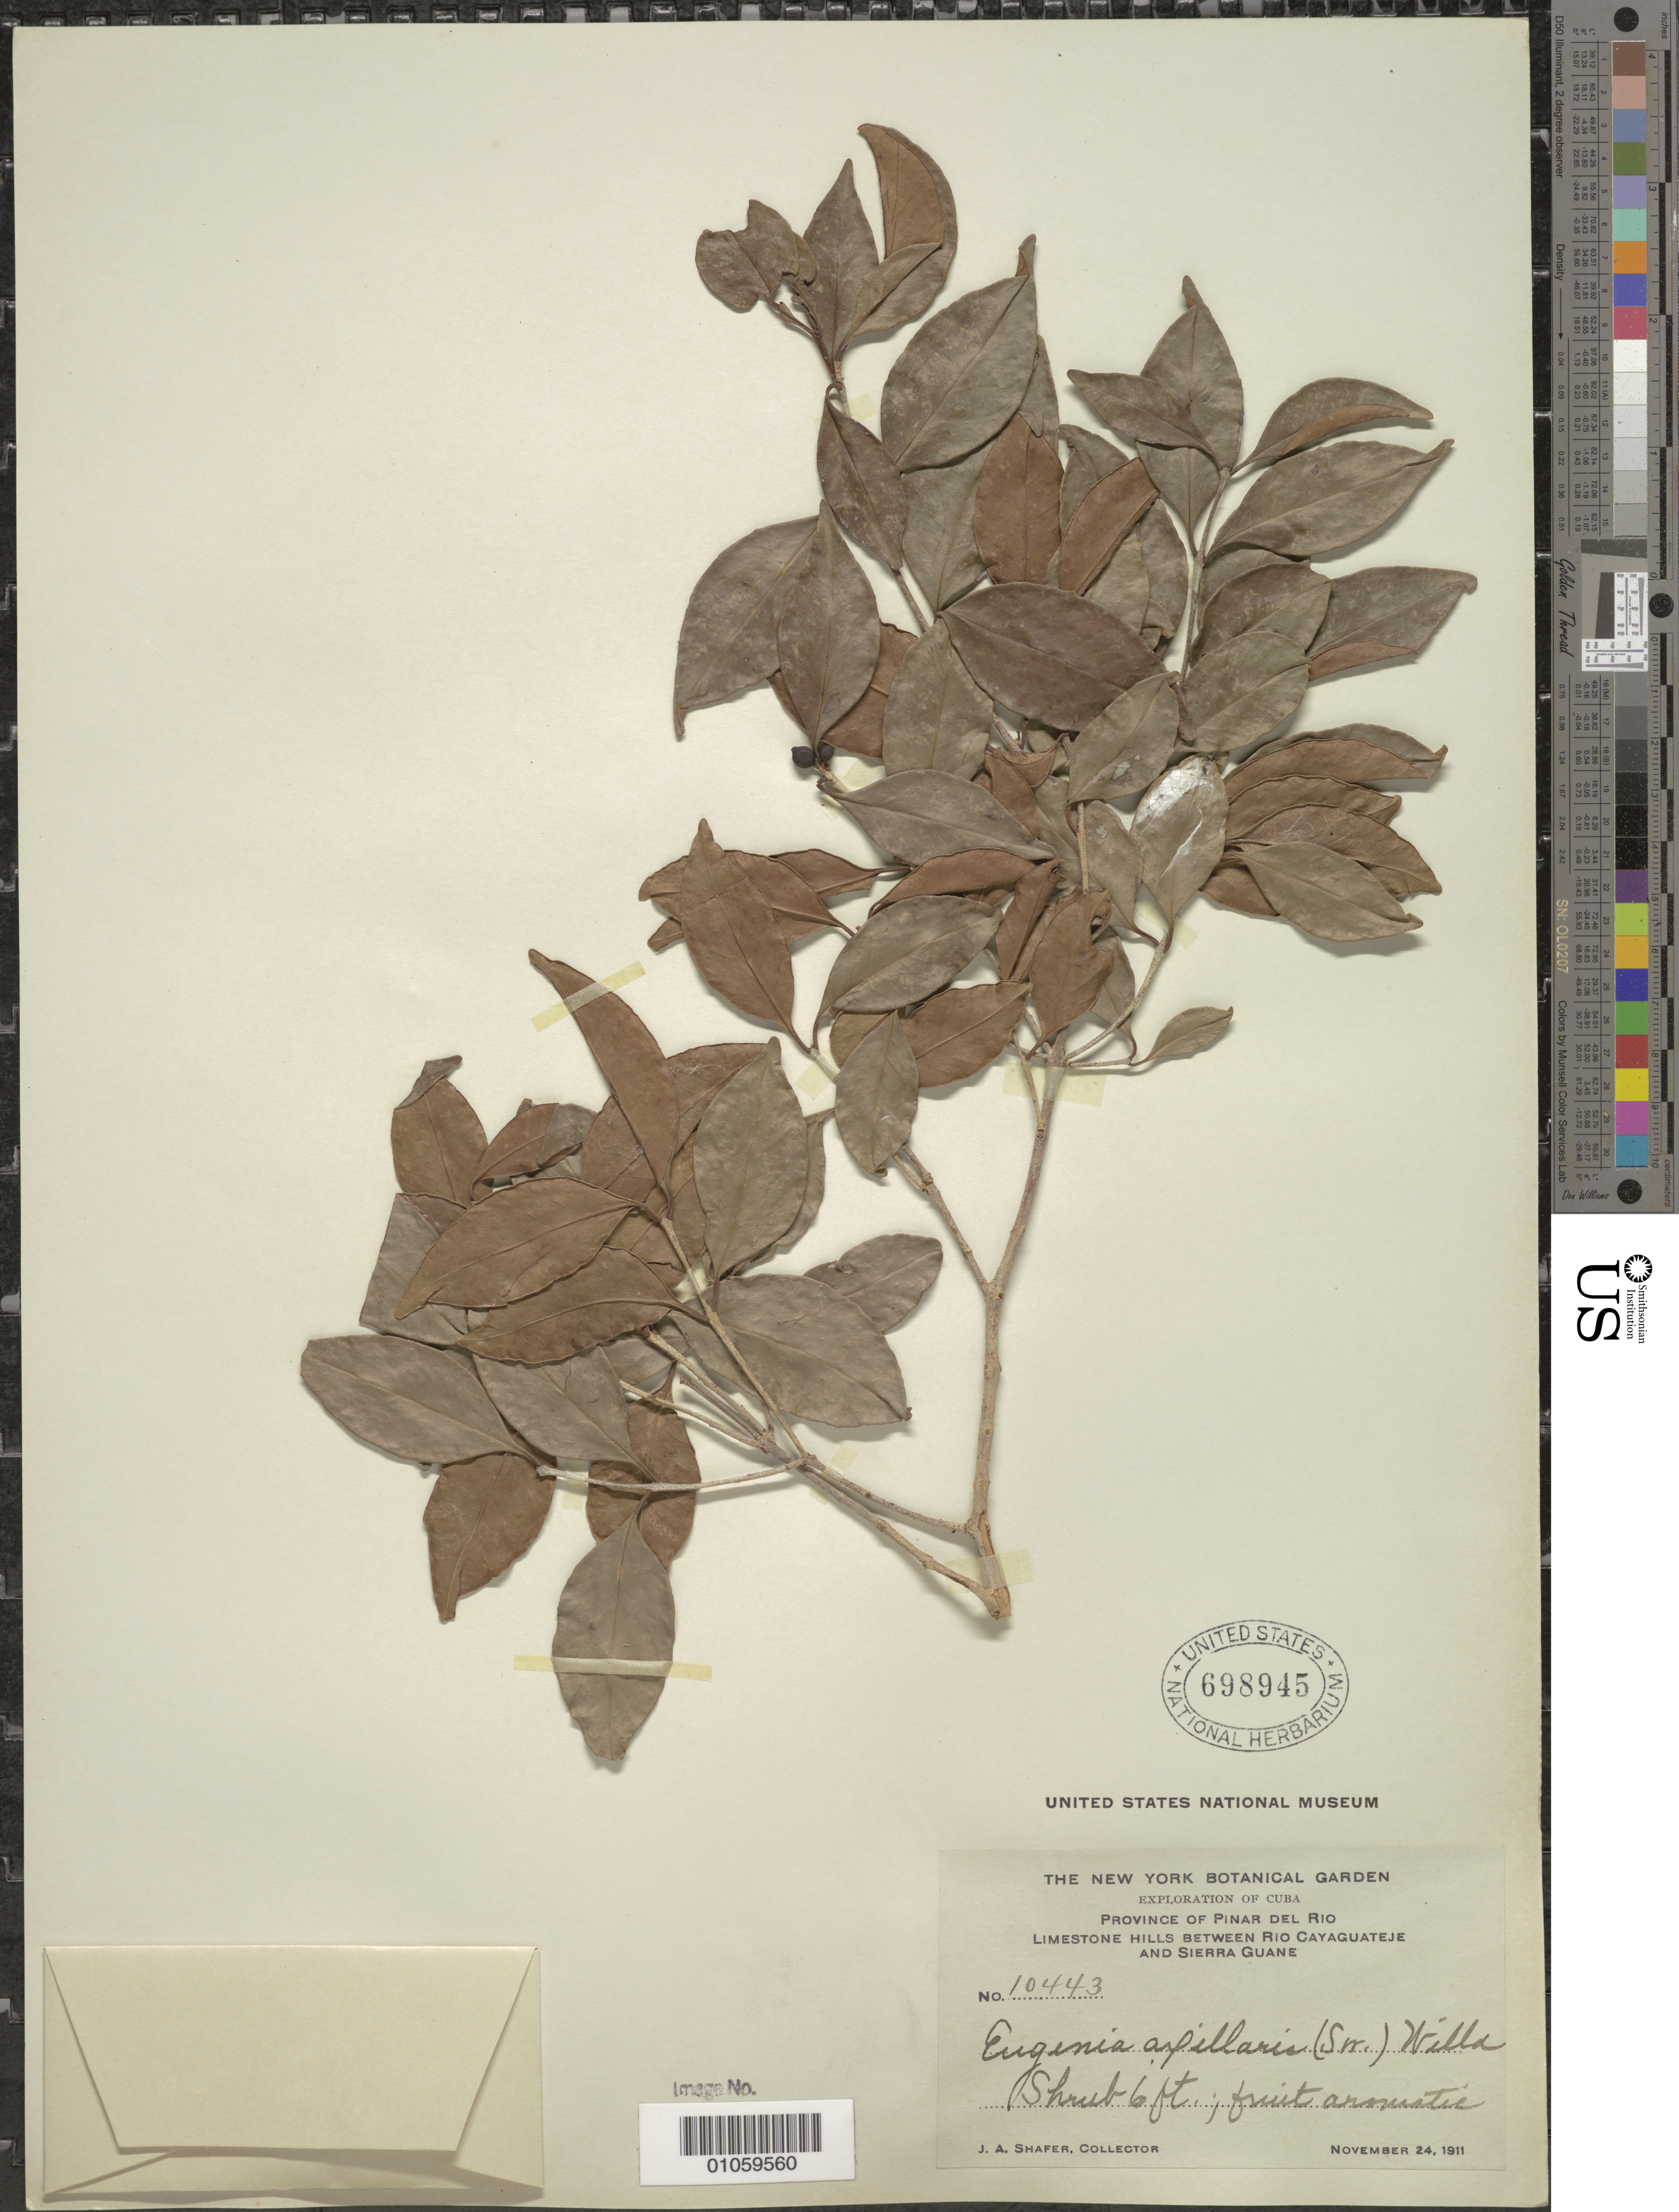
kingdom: Plantae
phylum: Tracheophyta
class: Magnoliopsida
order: Myrtales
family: Myrtaceae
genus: Eugenia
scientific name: Eugenia axillaris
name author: (Sw.) Willd.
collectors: J. A. Shafer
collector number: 10443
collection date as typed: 24 Nov 1911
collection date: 1911-11-24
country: Cuba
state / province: Pinar del Rio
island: Cuba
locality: Hills between Rio Cayaguateje and Sierra Guane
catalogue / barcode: US 698945